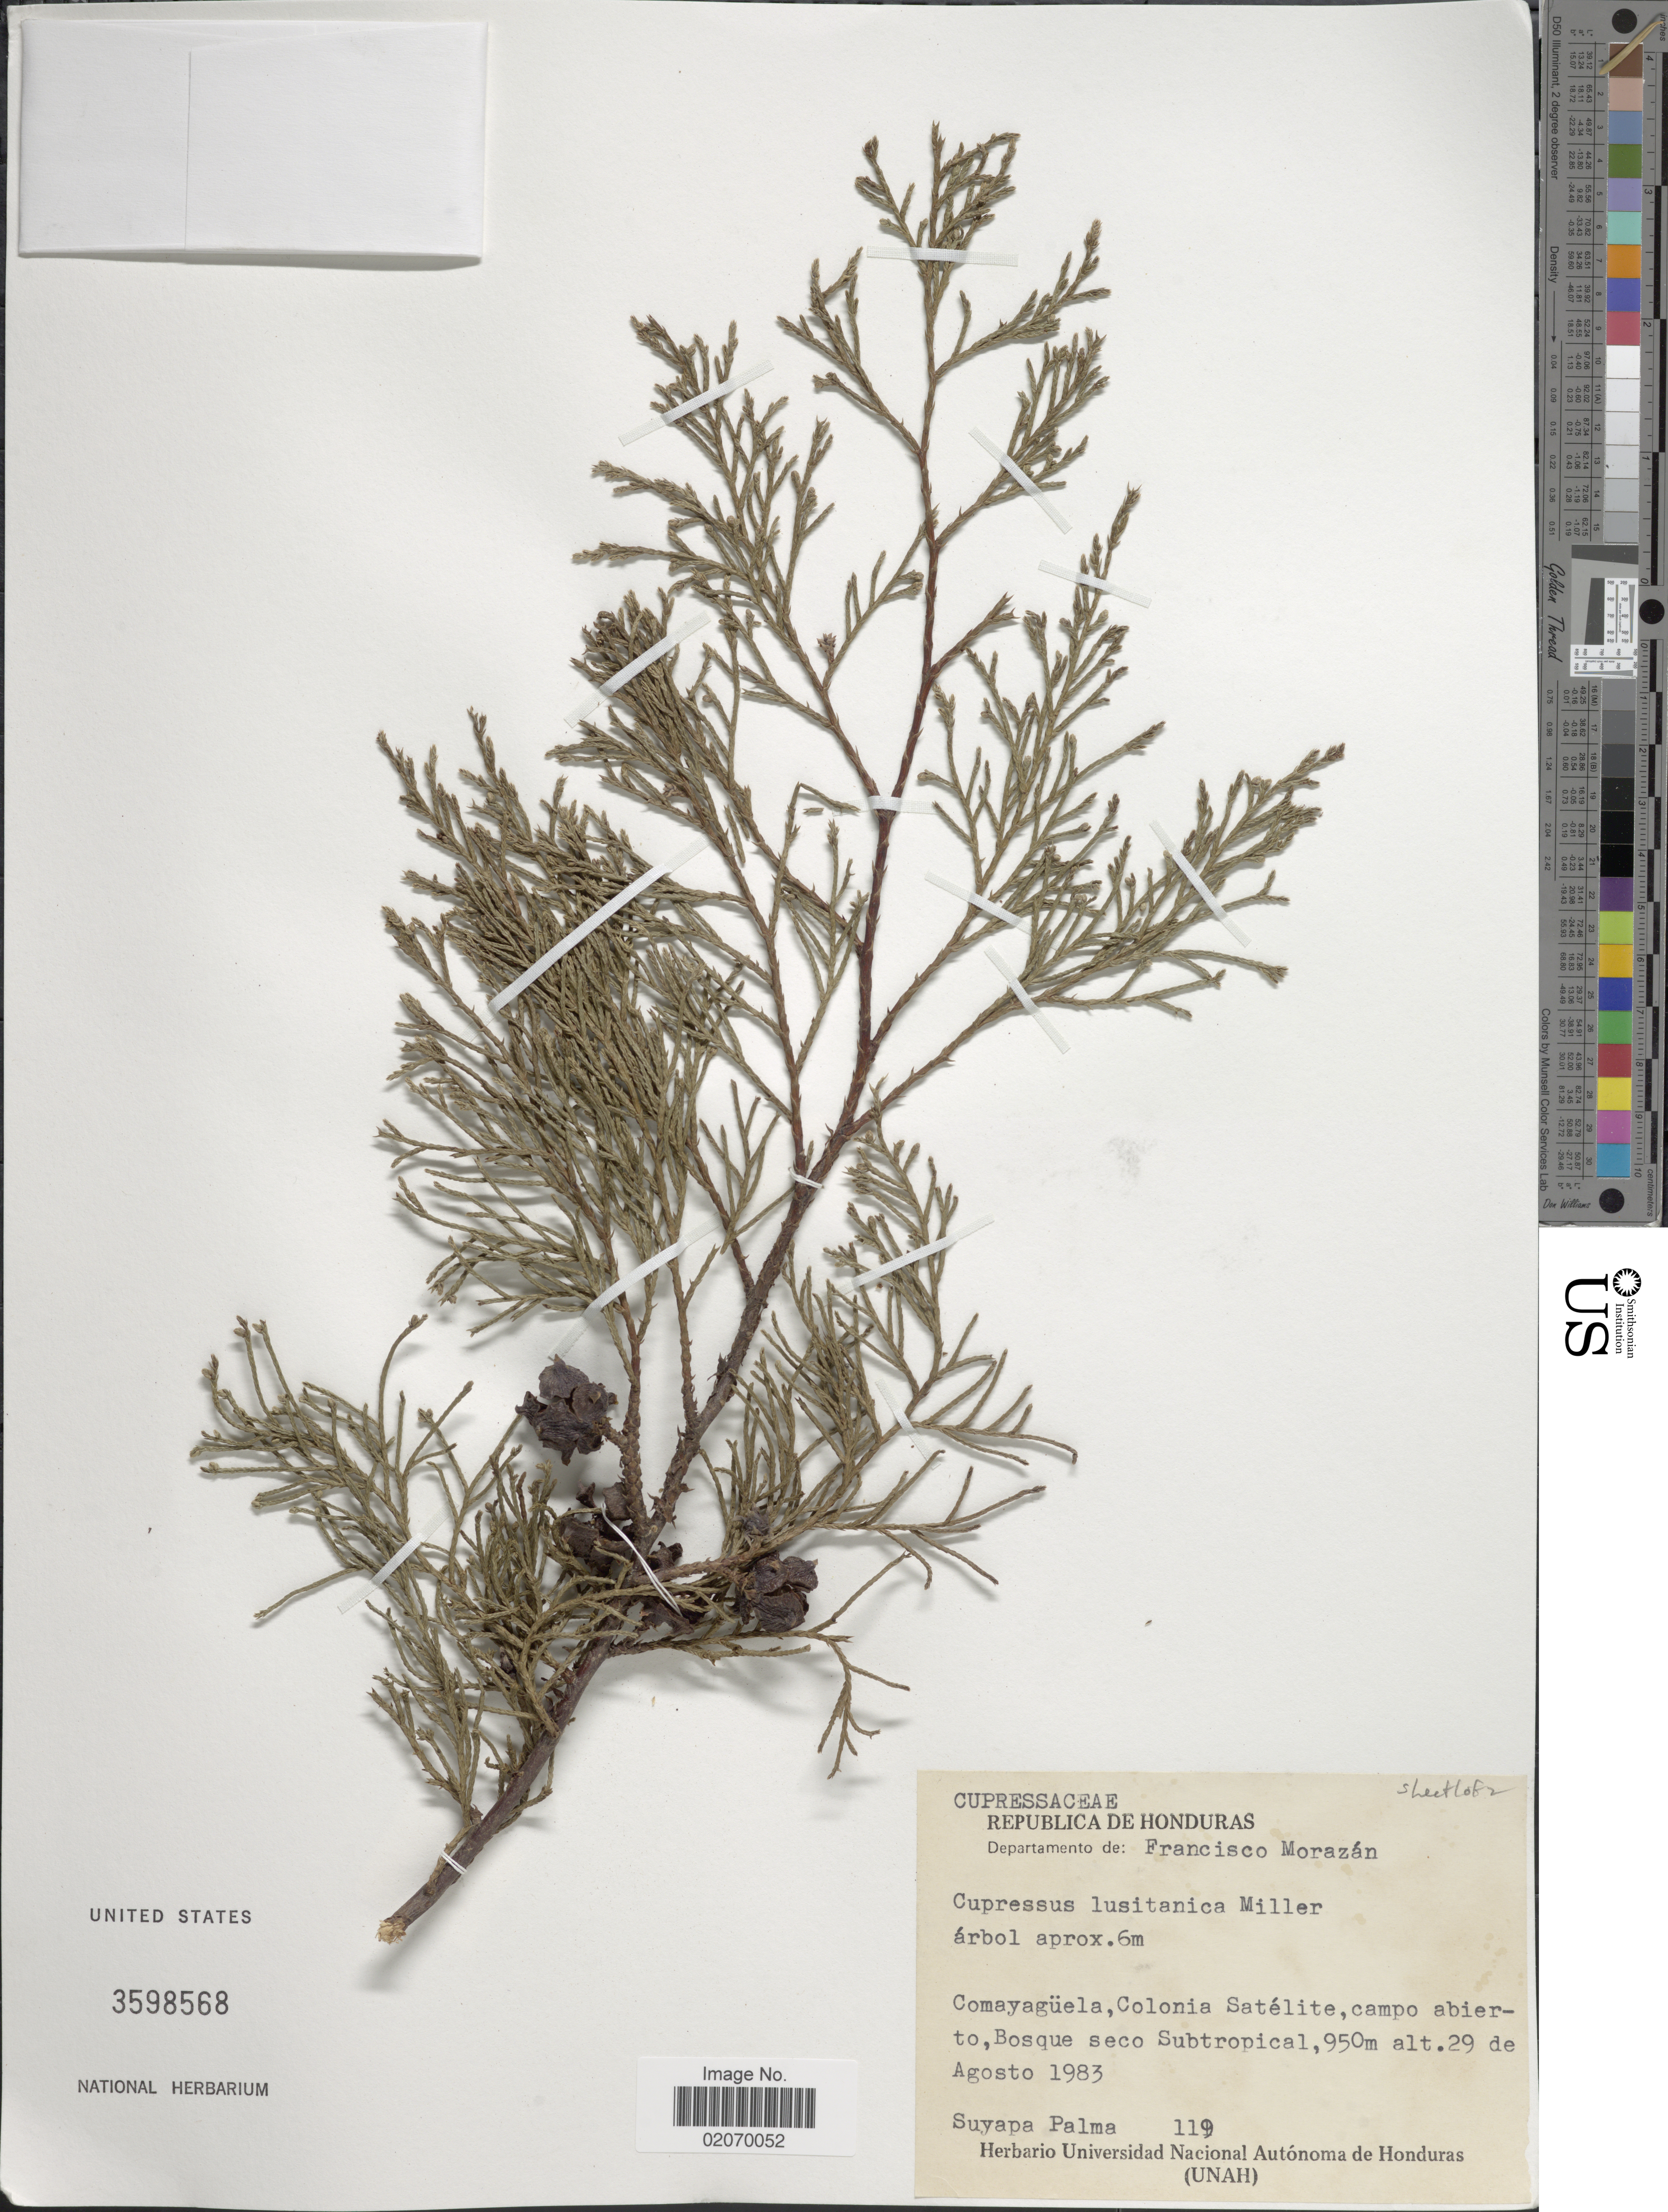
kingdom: Plantae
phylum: Tracheophyta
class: Pinopsida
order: Pinales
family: Cupressaceae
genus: Hesperocyparis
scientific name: Hesperocyparis lusitanica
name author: (Miller) Bartel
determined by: (US) Smithsonian Institution - National Museum of Natural History - Department of Botany (UNITED STATES)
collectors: S. Palma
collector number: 119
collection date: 1983-08-29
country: Honduras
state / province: Fco. Morazán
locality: Republica de Honduras, Comayaguela, Colonia Satelite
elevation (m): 950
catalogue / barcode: US 3598568